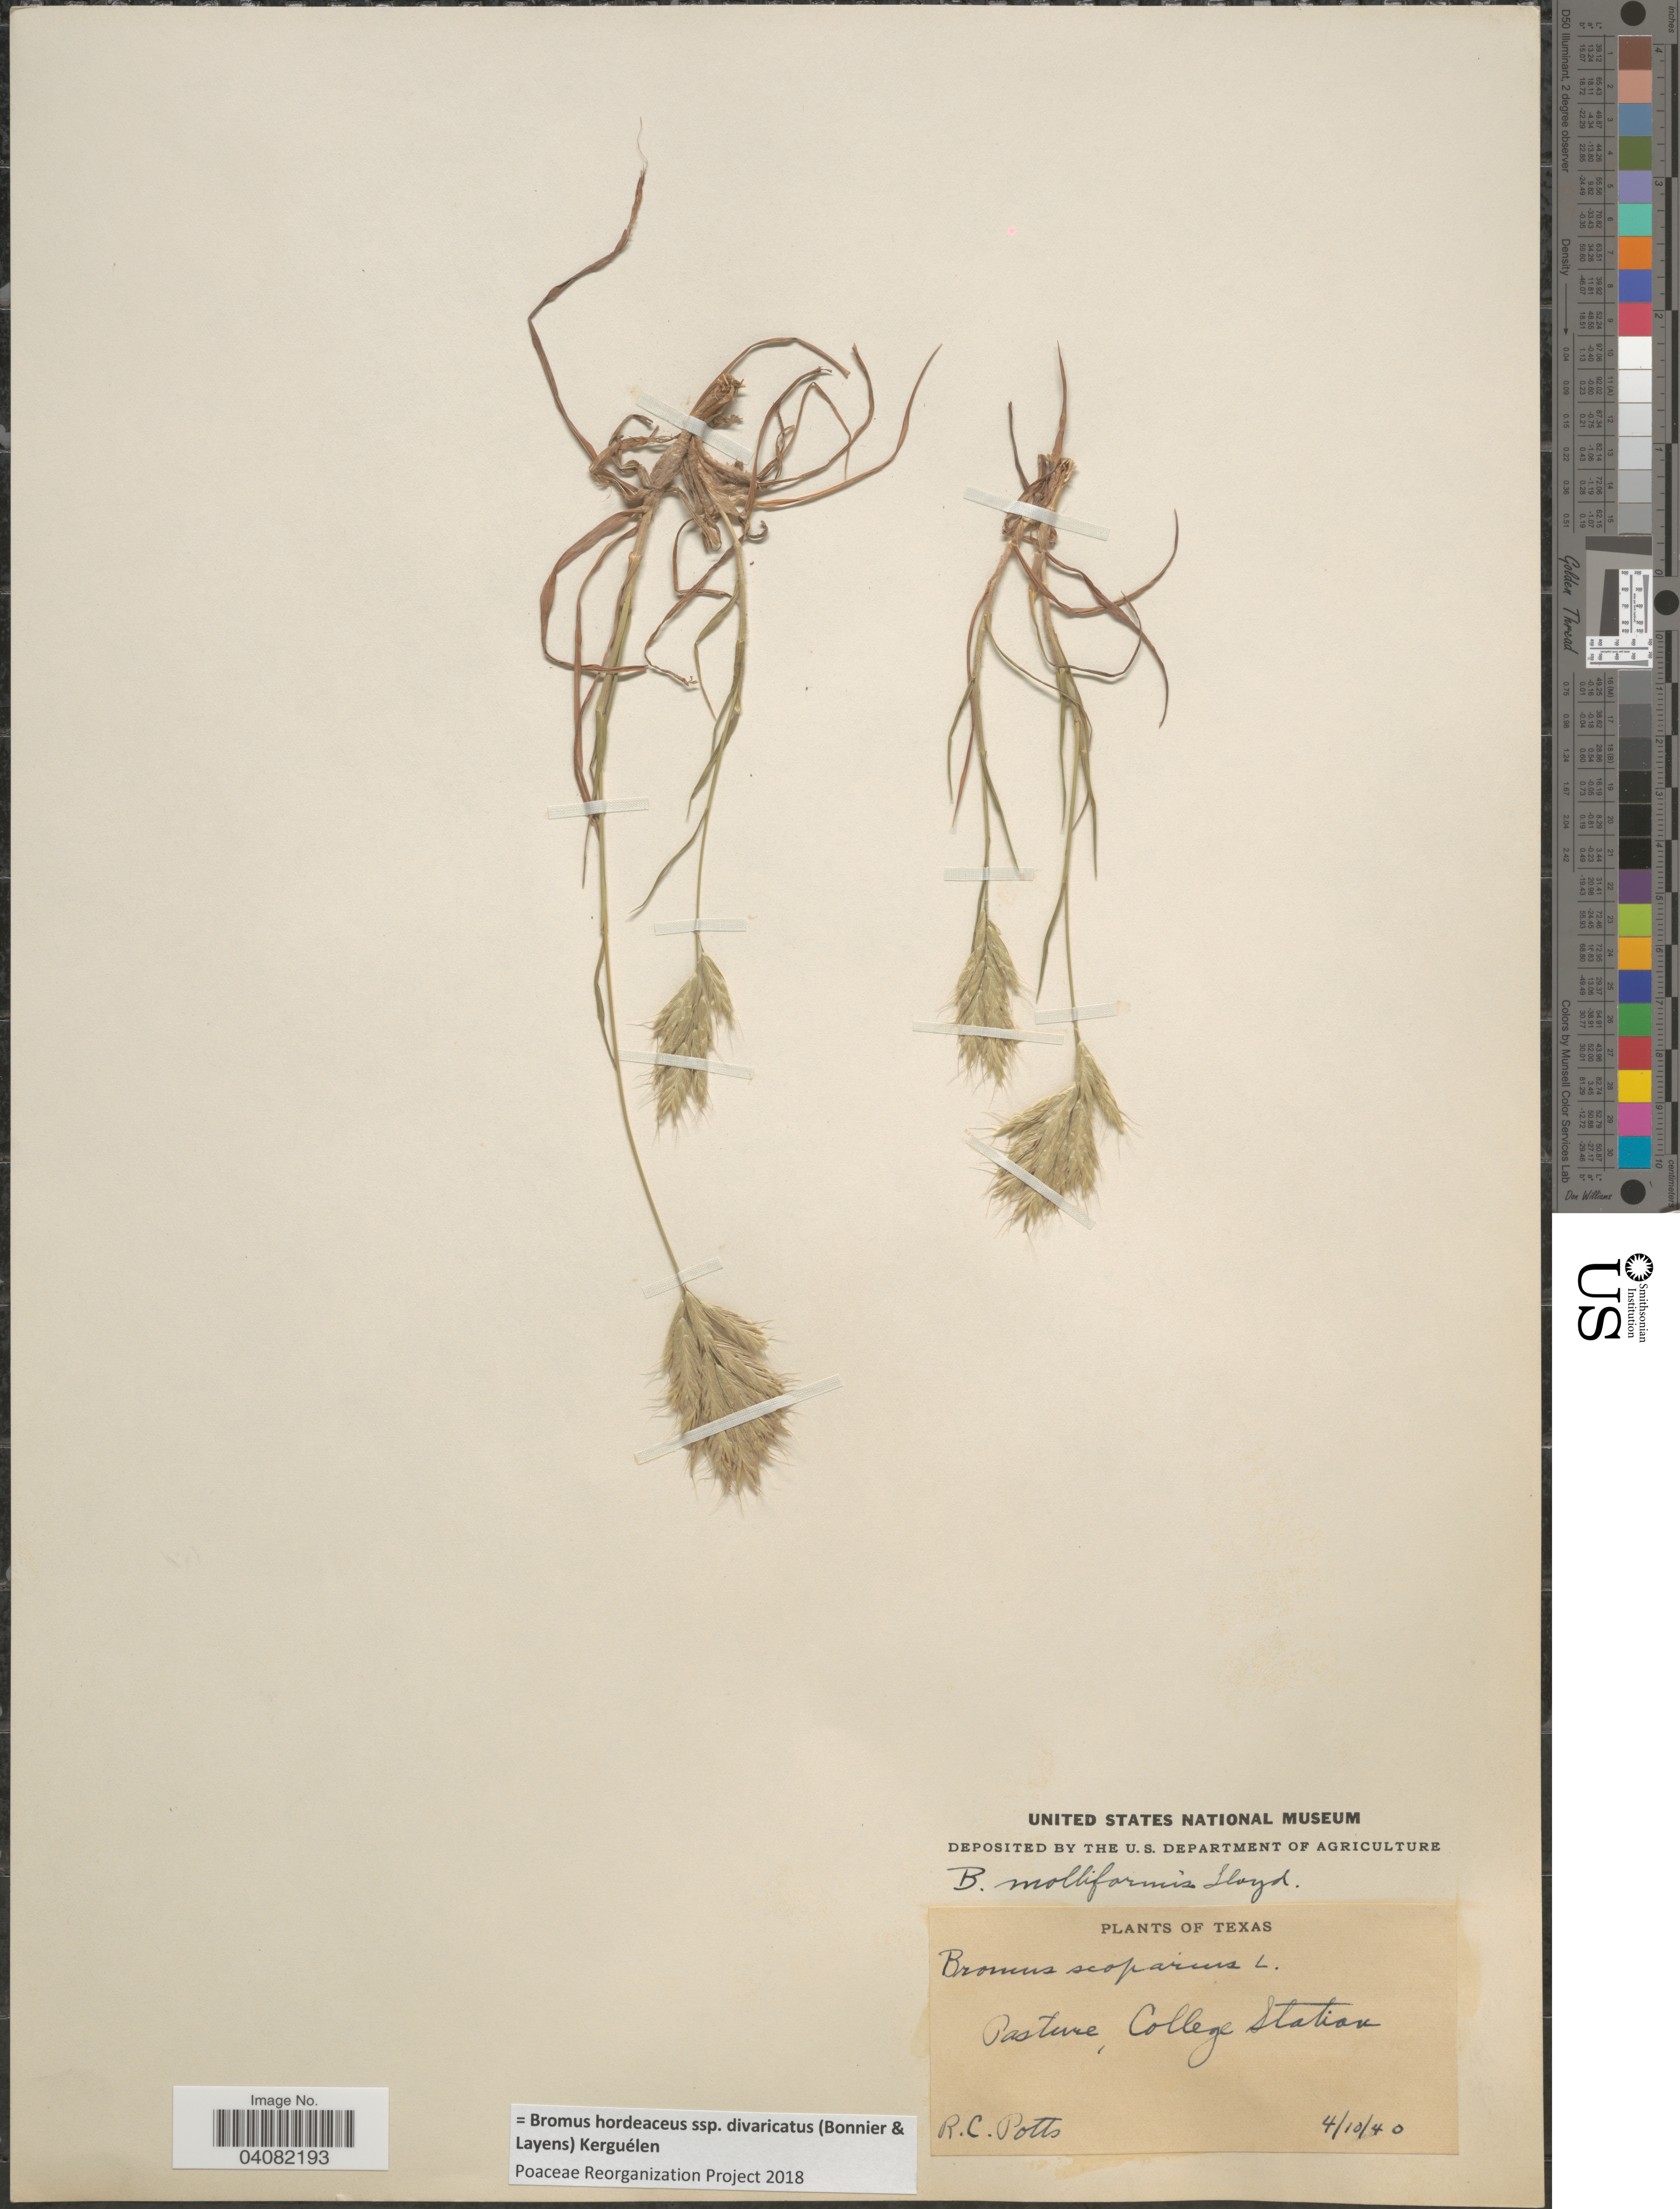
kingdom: Plantae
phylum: Tracheophyta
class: Liliopsida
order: Poales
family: Poaceae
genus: Bromus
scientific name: Bromus hordeaceus subsp. divaricatus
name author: (Bonnier & Layens) Kerguélen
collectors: R. Potts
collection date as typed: Transcribed d/m/y: 10/4/40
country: United States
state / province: Texas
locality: Pasture, College Station.